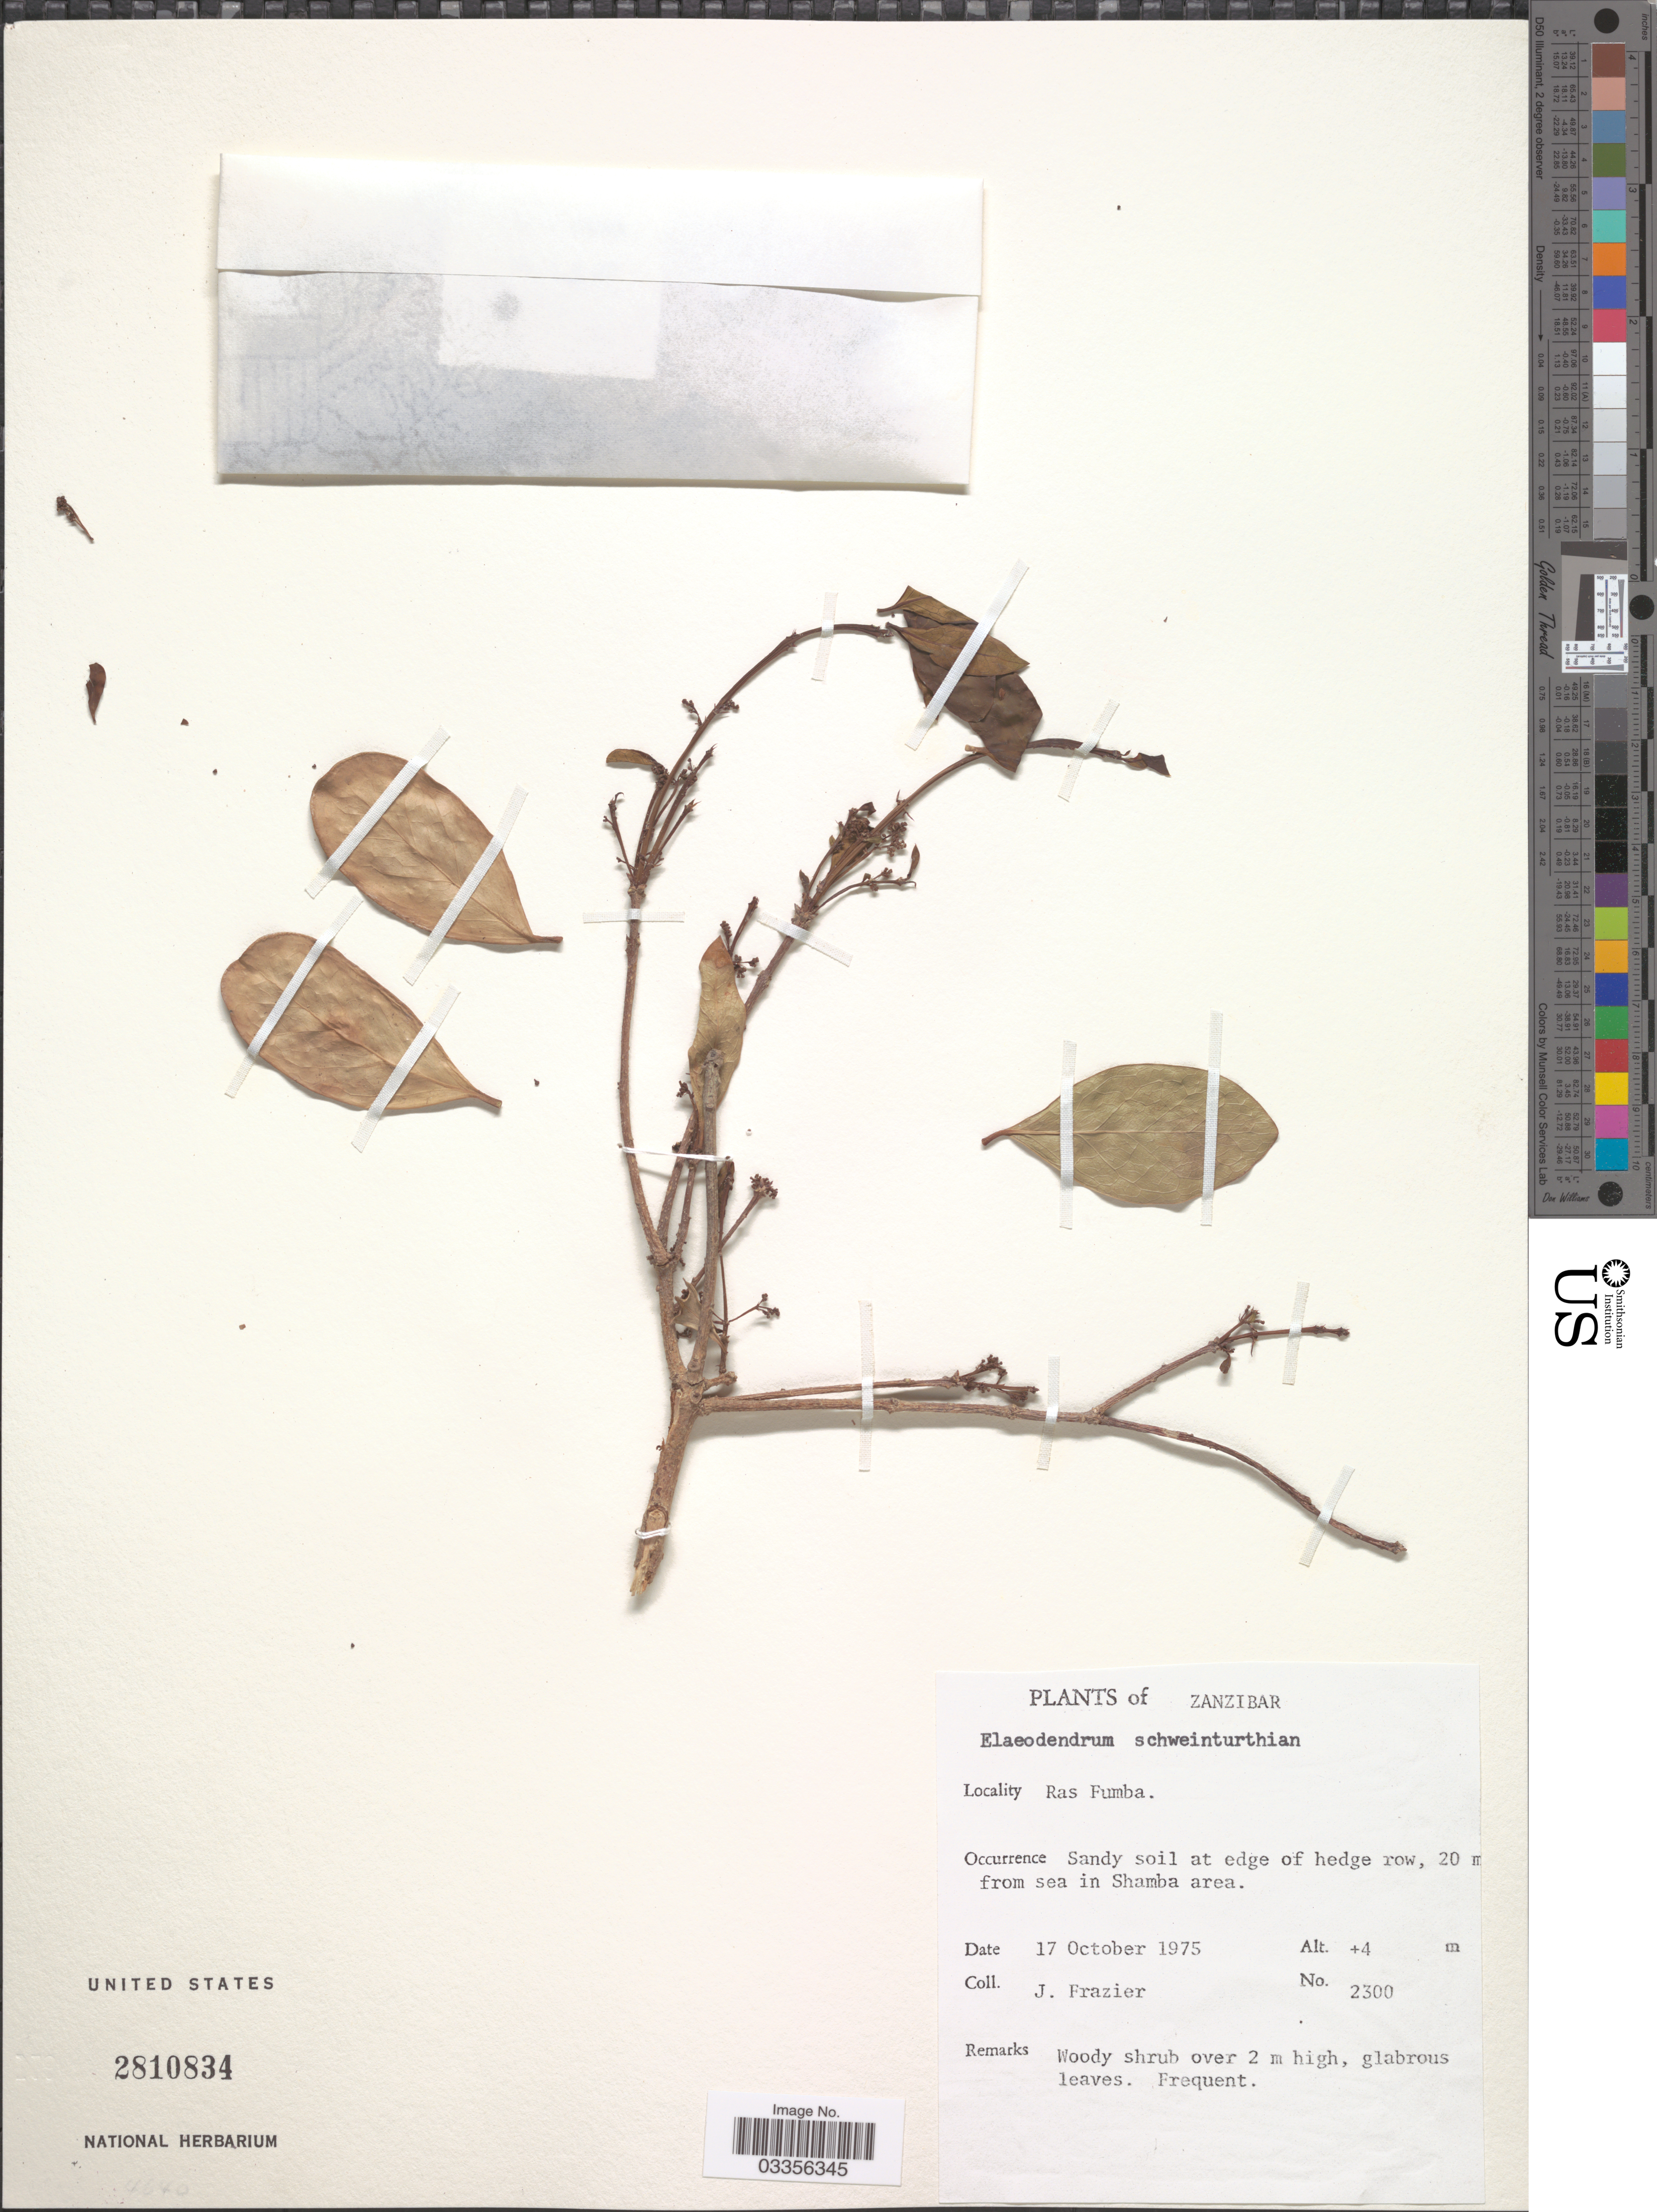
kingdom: Plantae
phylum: Tracheophyta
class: Magnoliopsida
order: Celastrales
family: Celastraceae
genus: Elaeodendron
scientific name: Elaeodendron schweinfurthianum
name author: (Loes.) Loes.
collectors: J. Frazier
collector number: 2300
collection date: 1975-10-17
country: Tanzania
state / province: Zanzibar Urban/West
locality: Ras Fumba. Sandy soil at edge of hedge row, 20 m from sea in Shamba area.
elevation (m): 4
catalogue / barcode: US 2810834